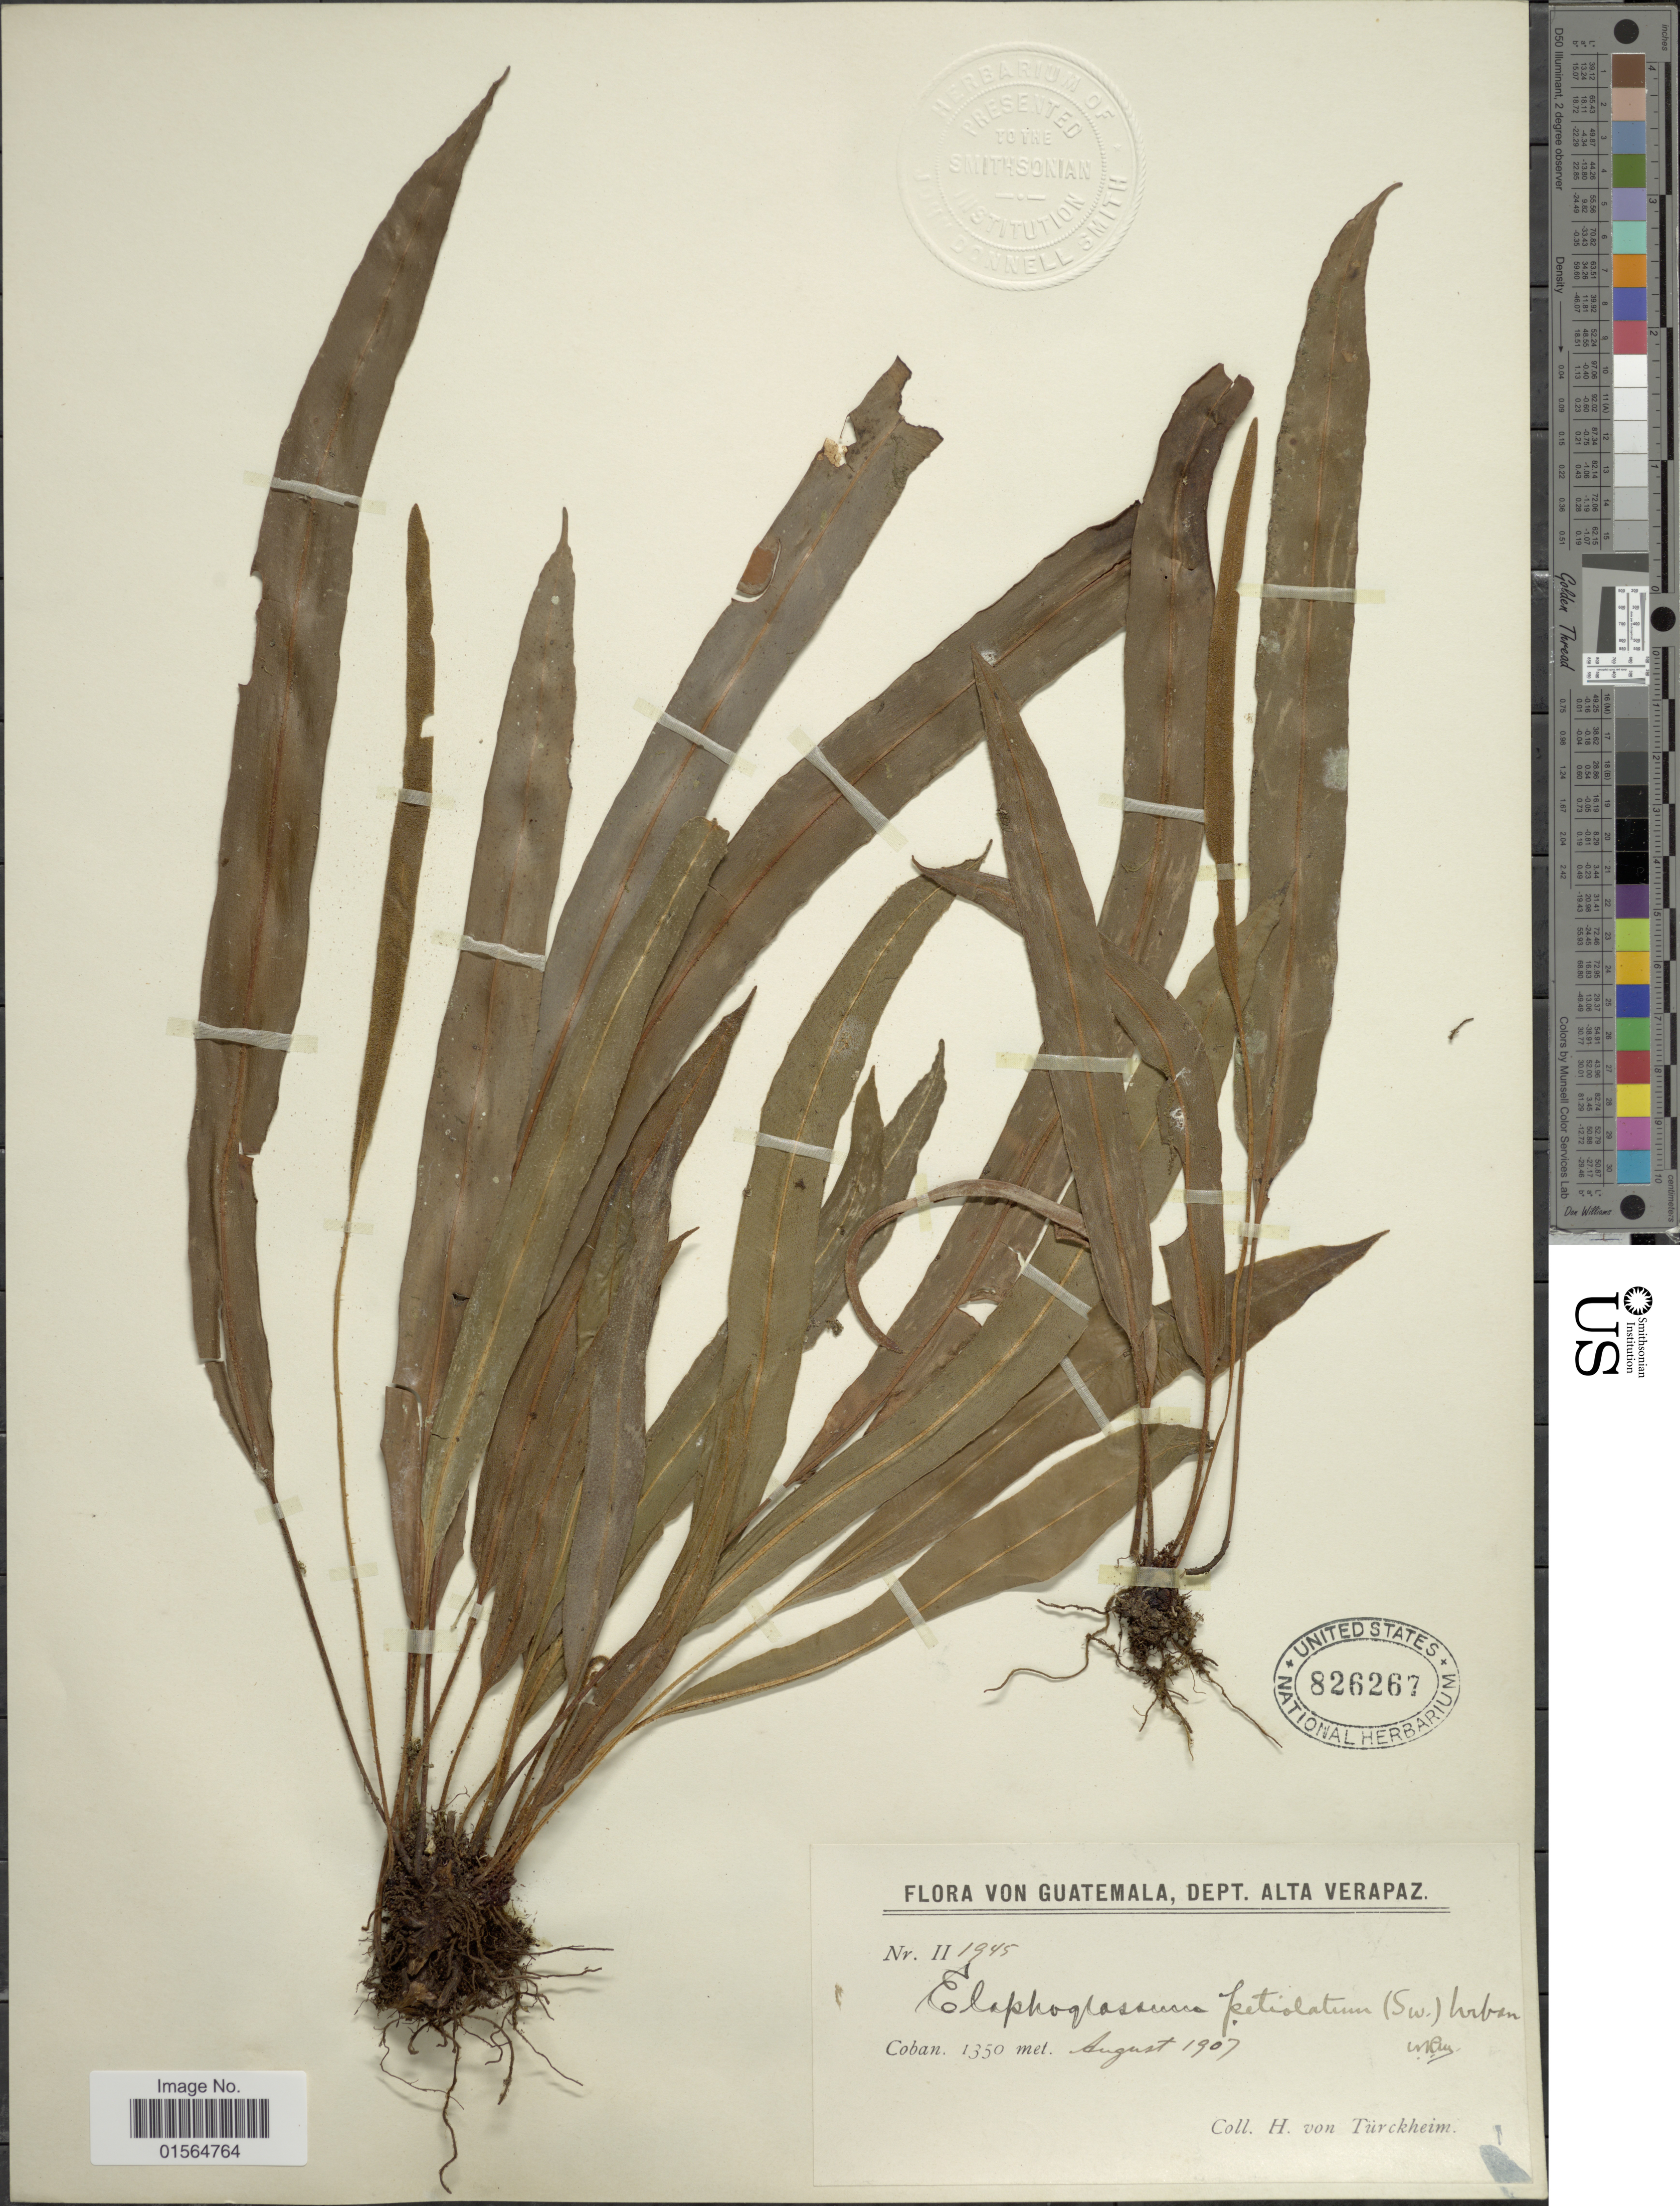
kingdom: Plantae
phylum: Tracheophyta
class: Polypodiopsida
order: Polypodiales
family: Dryopteridaceae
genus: Elaphoglossum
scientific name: Elaphoglossum petiolatum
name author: (Sw.) Urb.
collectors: H. von Türckheim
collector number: II1945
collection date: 1907-08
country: Guatemala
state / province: Alta Verapaz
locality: Coban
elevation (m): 1350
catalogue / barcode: US 826267